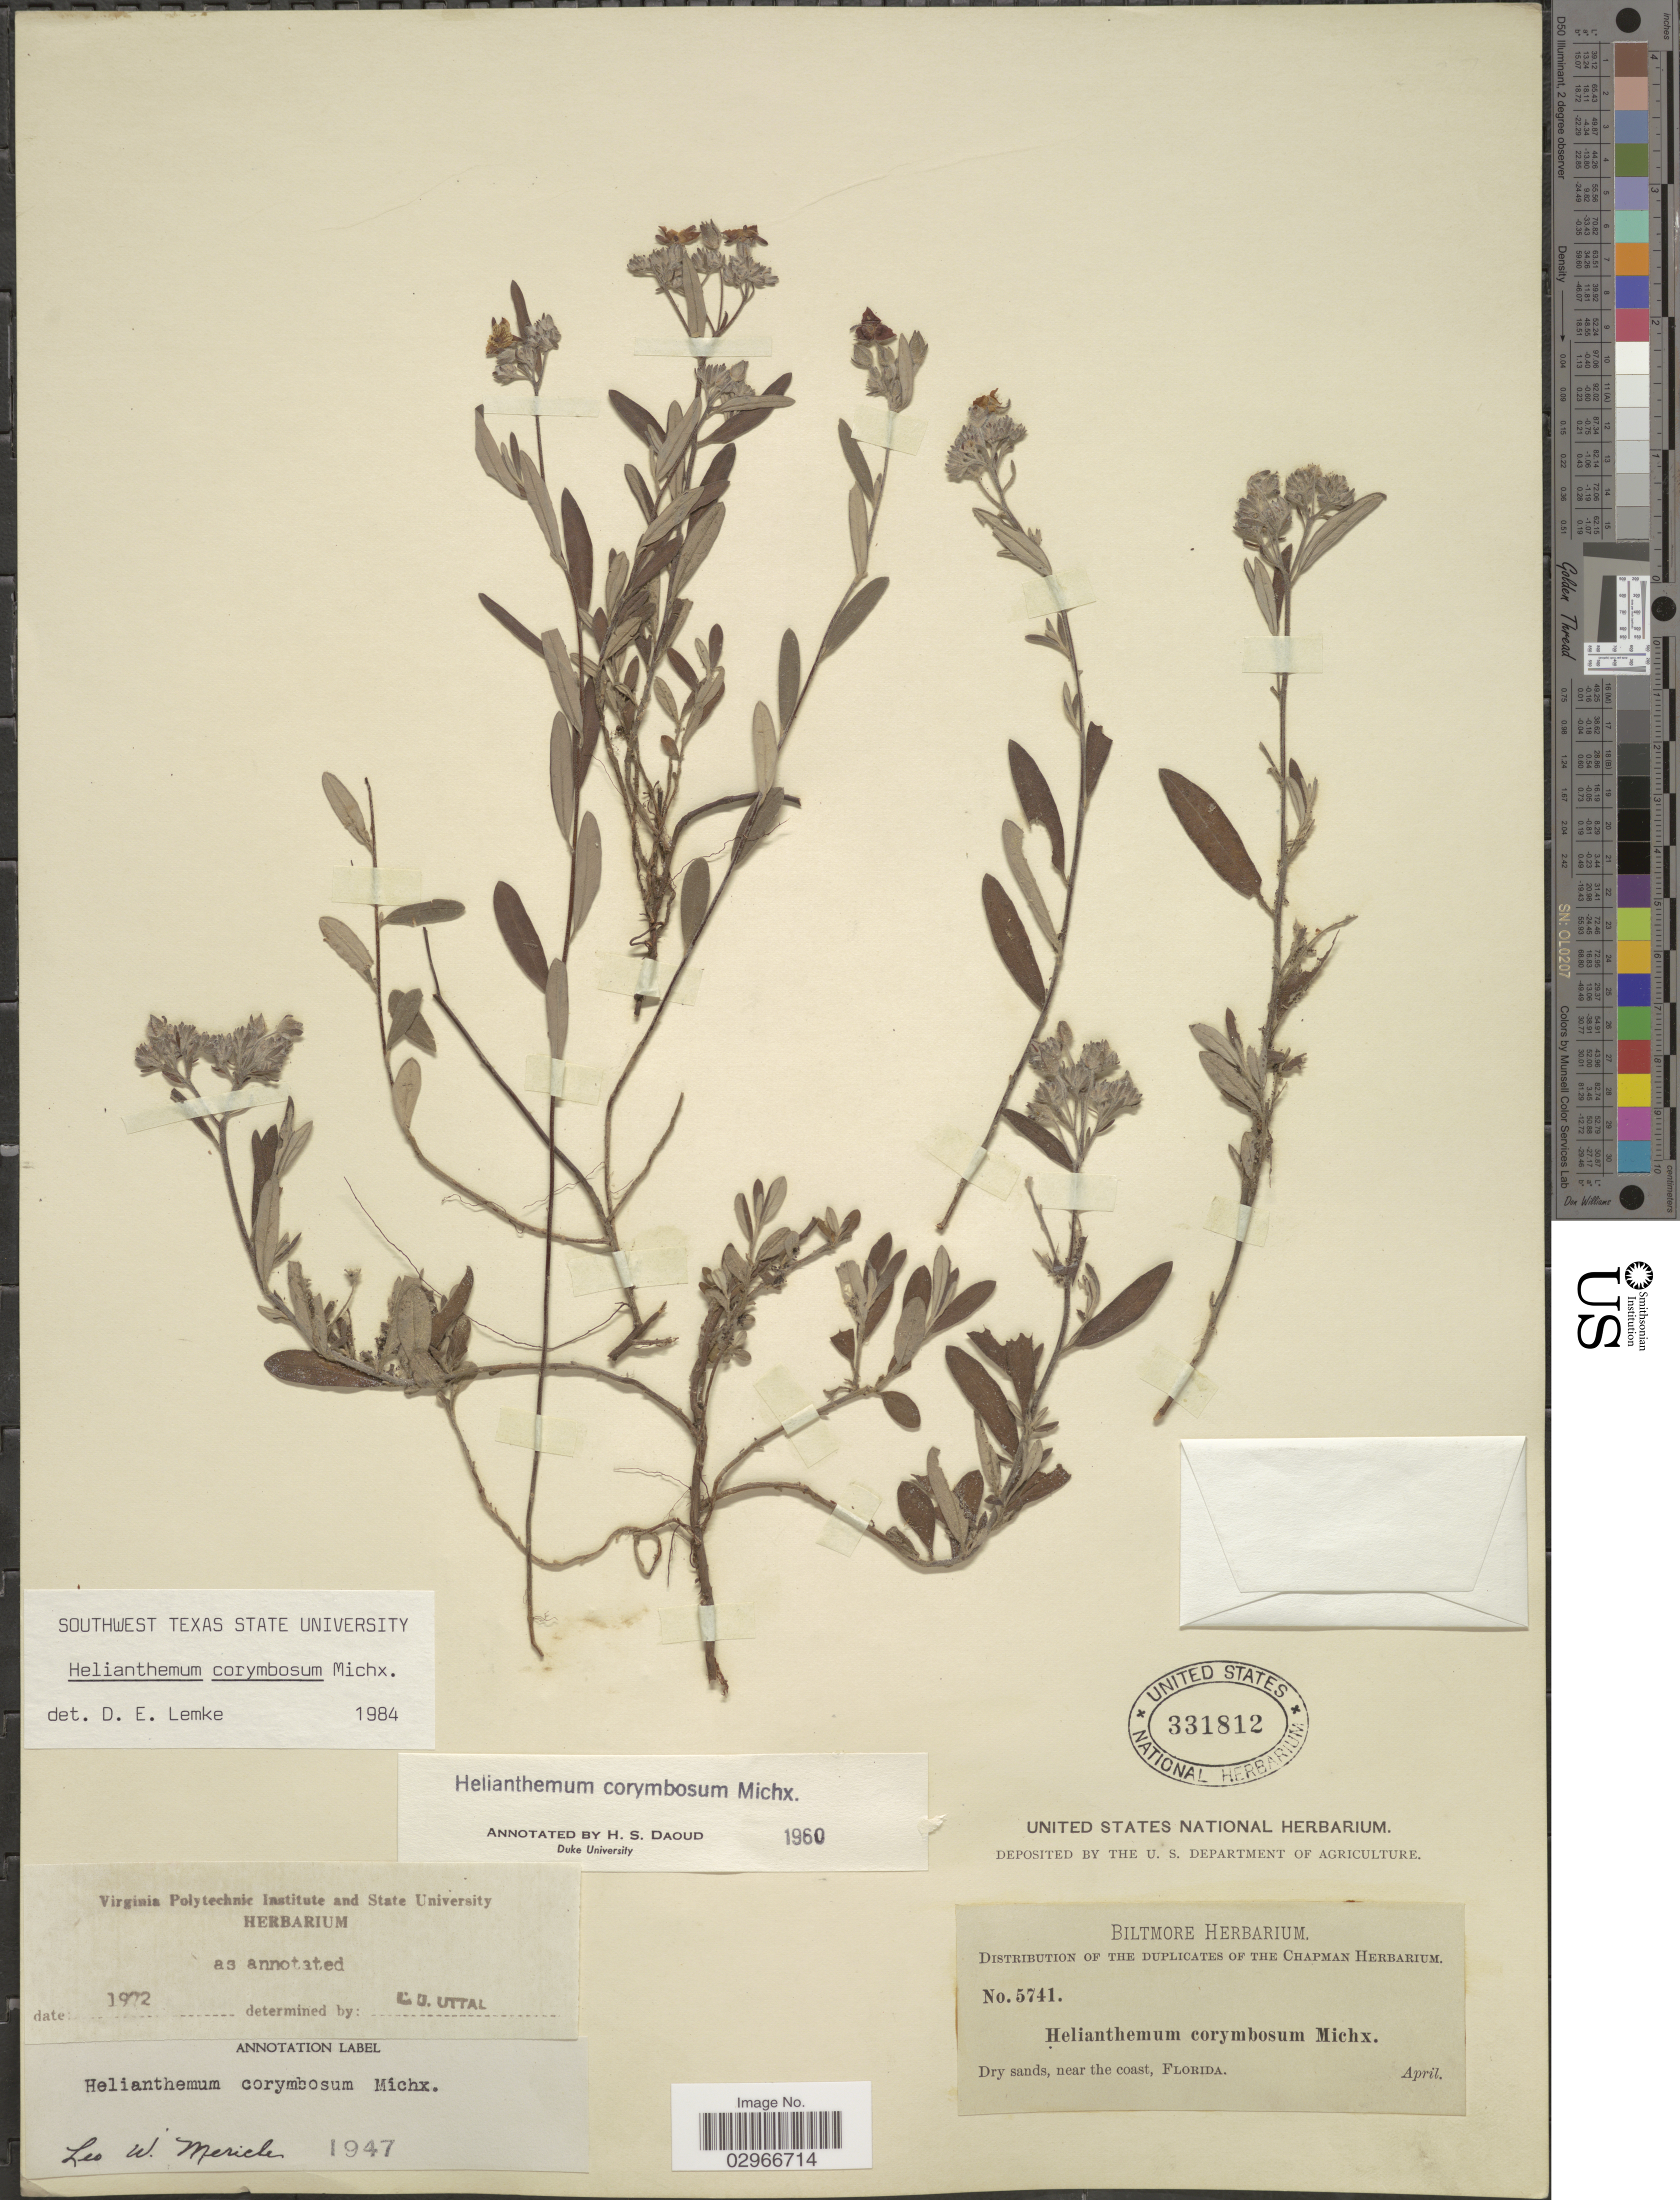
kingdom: Plantae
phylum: Tracheophyta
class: Magnoliopsida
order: Malvales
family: Cistaceae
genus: Helianthemum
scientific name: Helianthemum corymbosum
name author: Michx.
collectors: ex herb. Biltmore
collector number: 5741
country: United States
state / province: Florida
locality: Dry sands, near the coast.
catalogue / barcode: US 331812